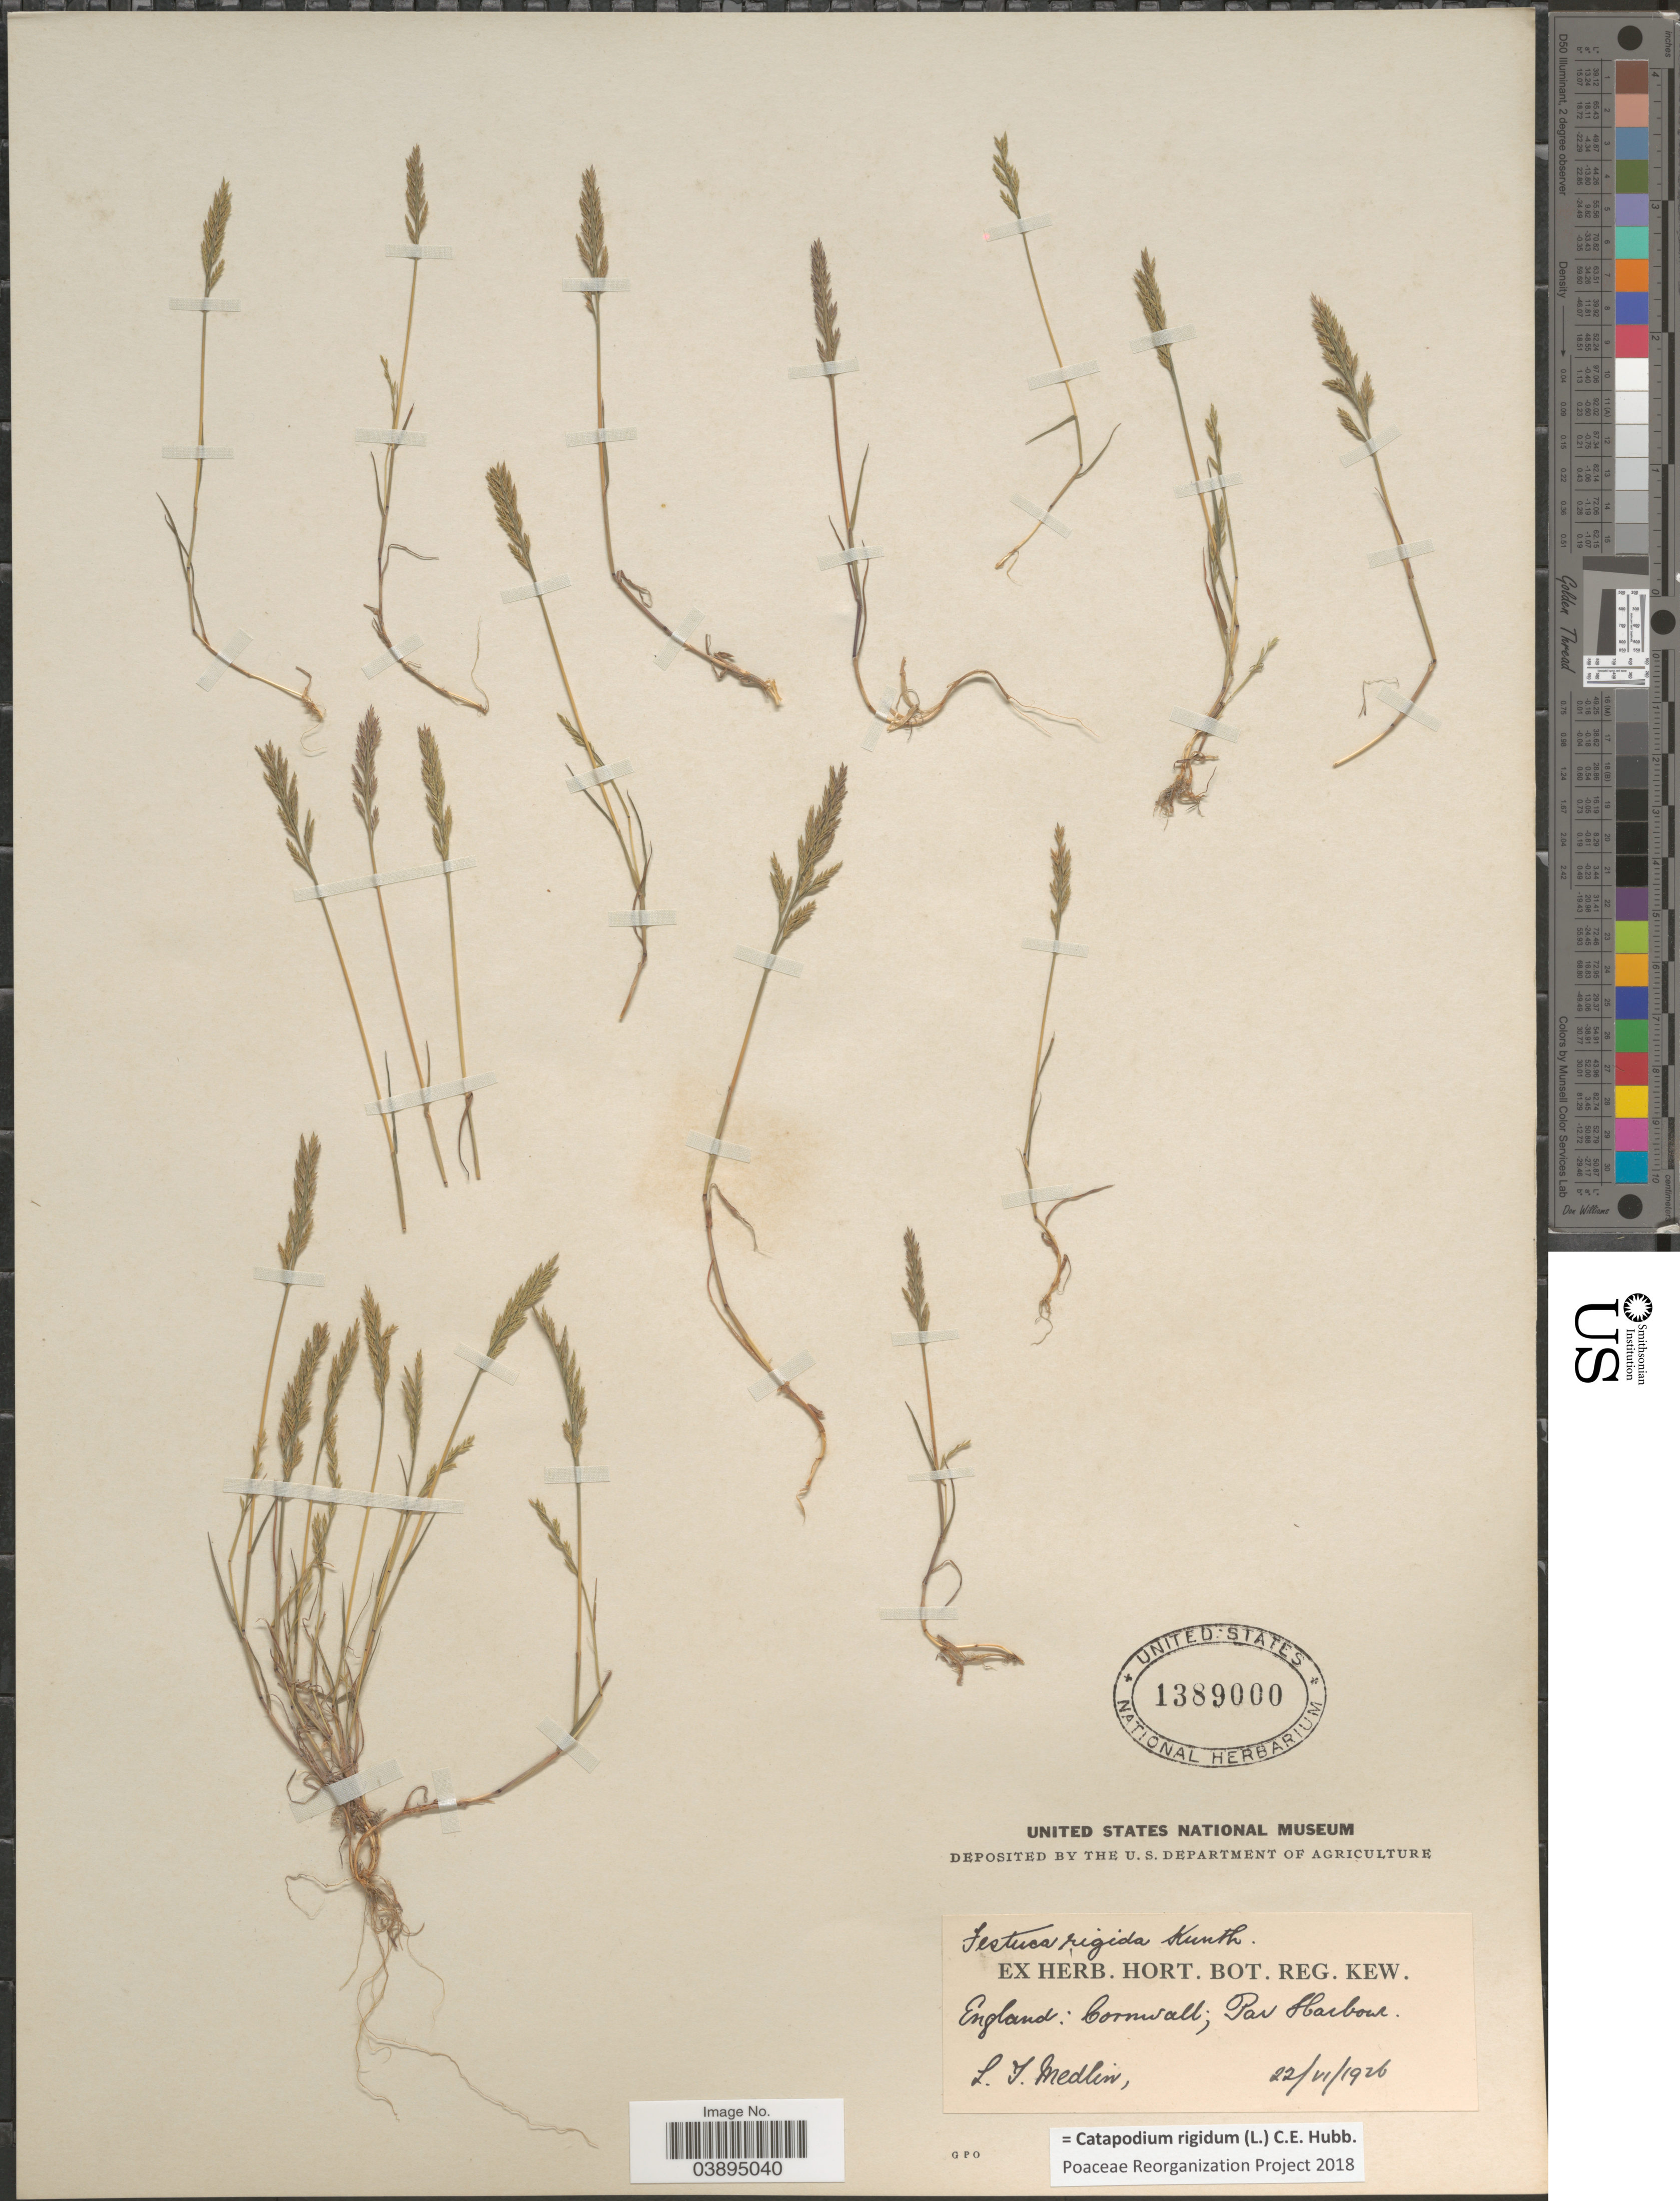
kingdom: Plantae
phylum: Tracheophyta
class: Liliopsida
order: Poales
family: Poaceae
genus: Catapodium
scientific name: Catapodium rigidum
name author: (L.) C.E. Hubb.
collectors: L. Medlin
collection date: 1926-06-22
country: United Kingdom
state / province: England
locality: Cornwall; Par Harbour.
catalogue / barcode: US 1389000